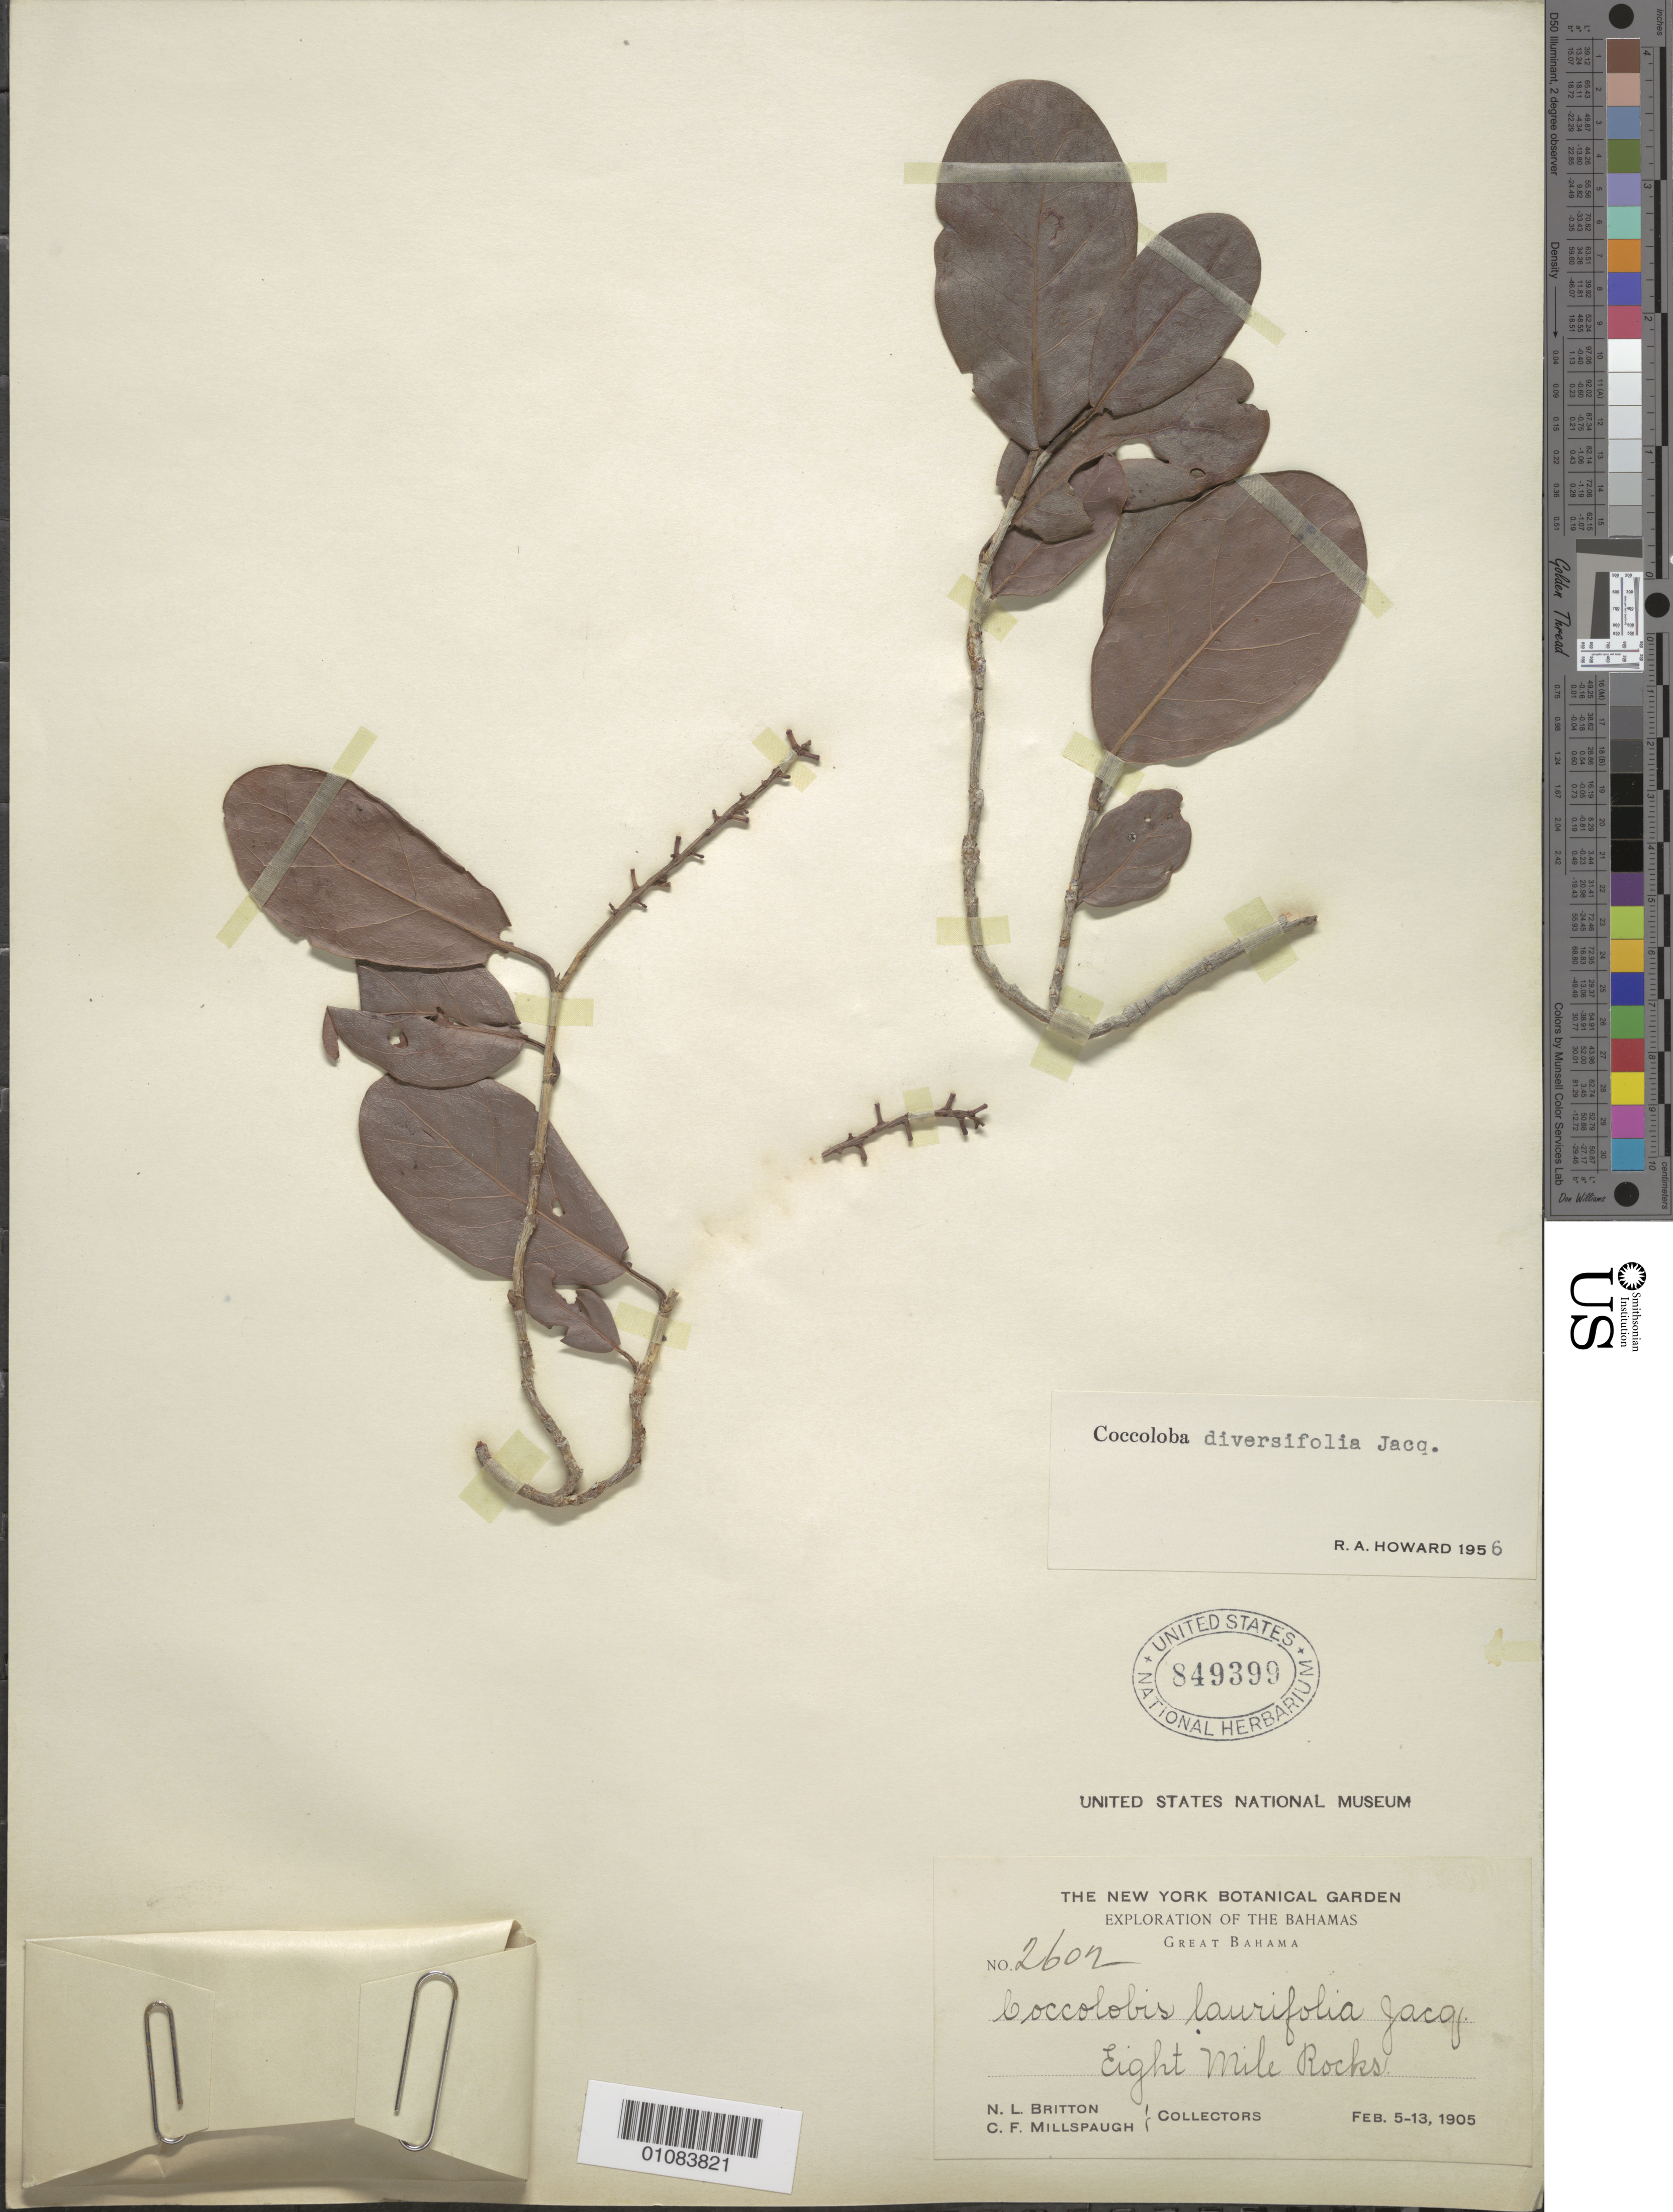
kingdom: Plantae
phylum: Tracheophyta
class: Magnoliopsida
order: Caryophyllales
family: Polygonaceae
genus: Coccoloba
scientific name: Coccoloba diversifolia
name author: Jacq.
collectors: N. Britton & C. F. Millspaugh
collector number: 2609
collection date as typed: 05 Feb 1905 to 13 Feb 1905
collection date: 1905-02-05/1905-02-13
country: Bahamas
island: Great Bahama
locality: Eight Mile Rocks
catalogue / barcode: US 849399